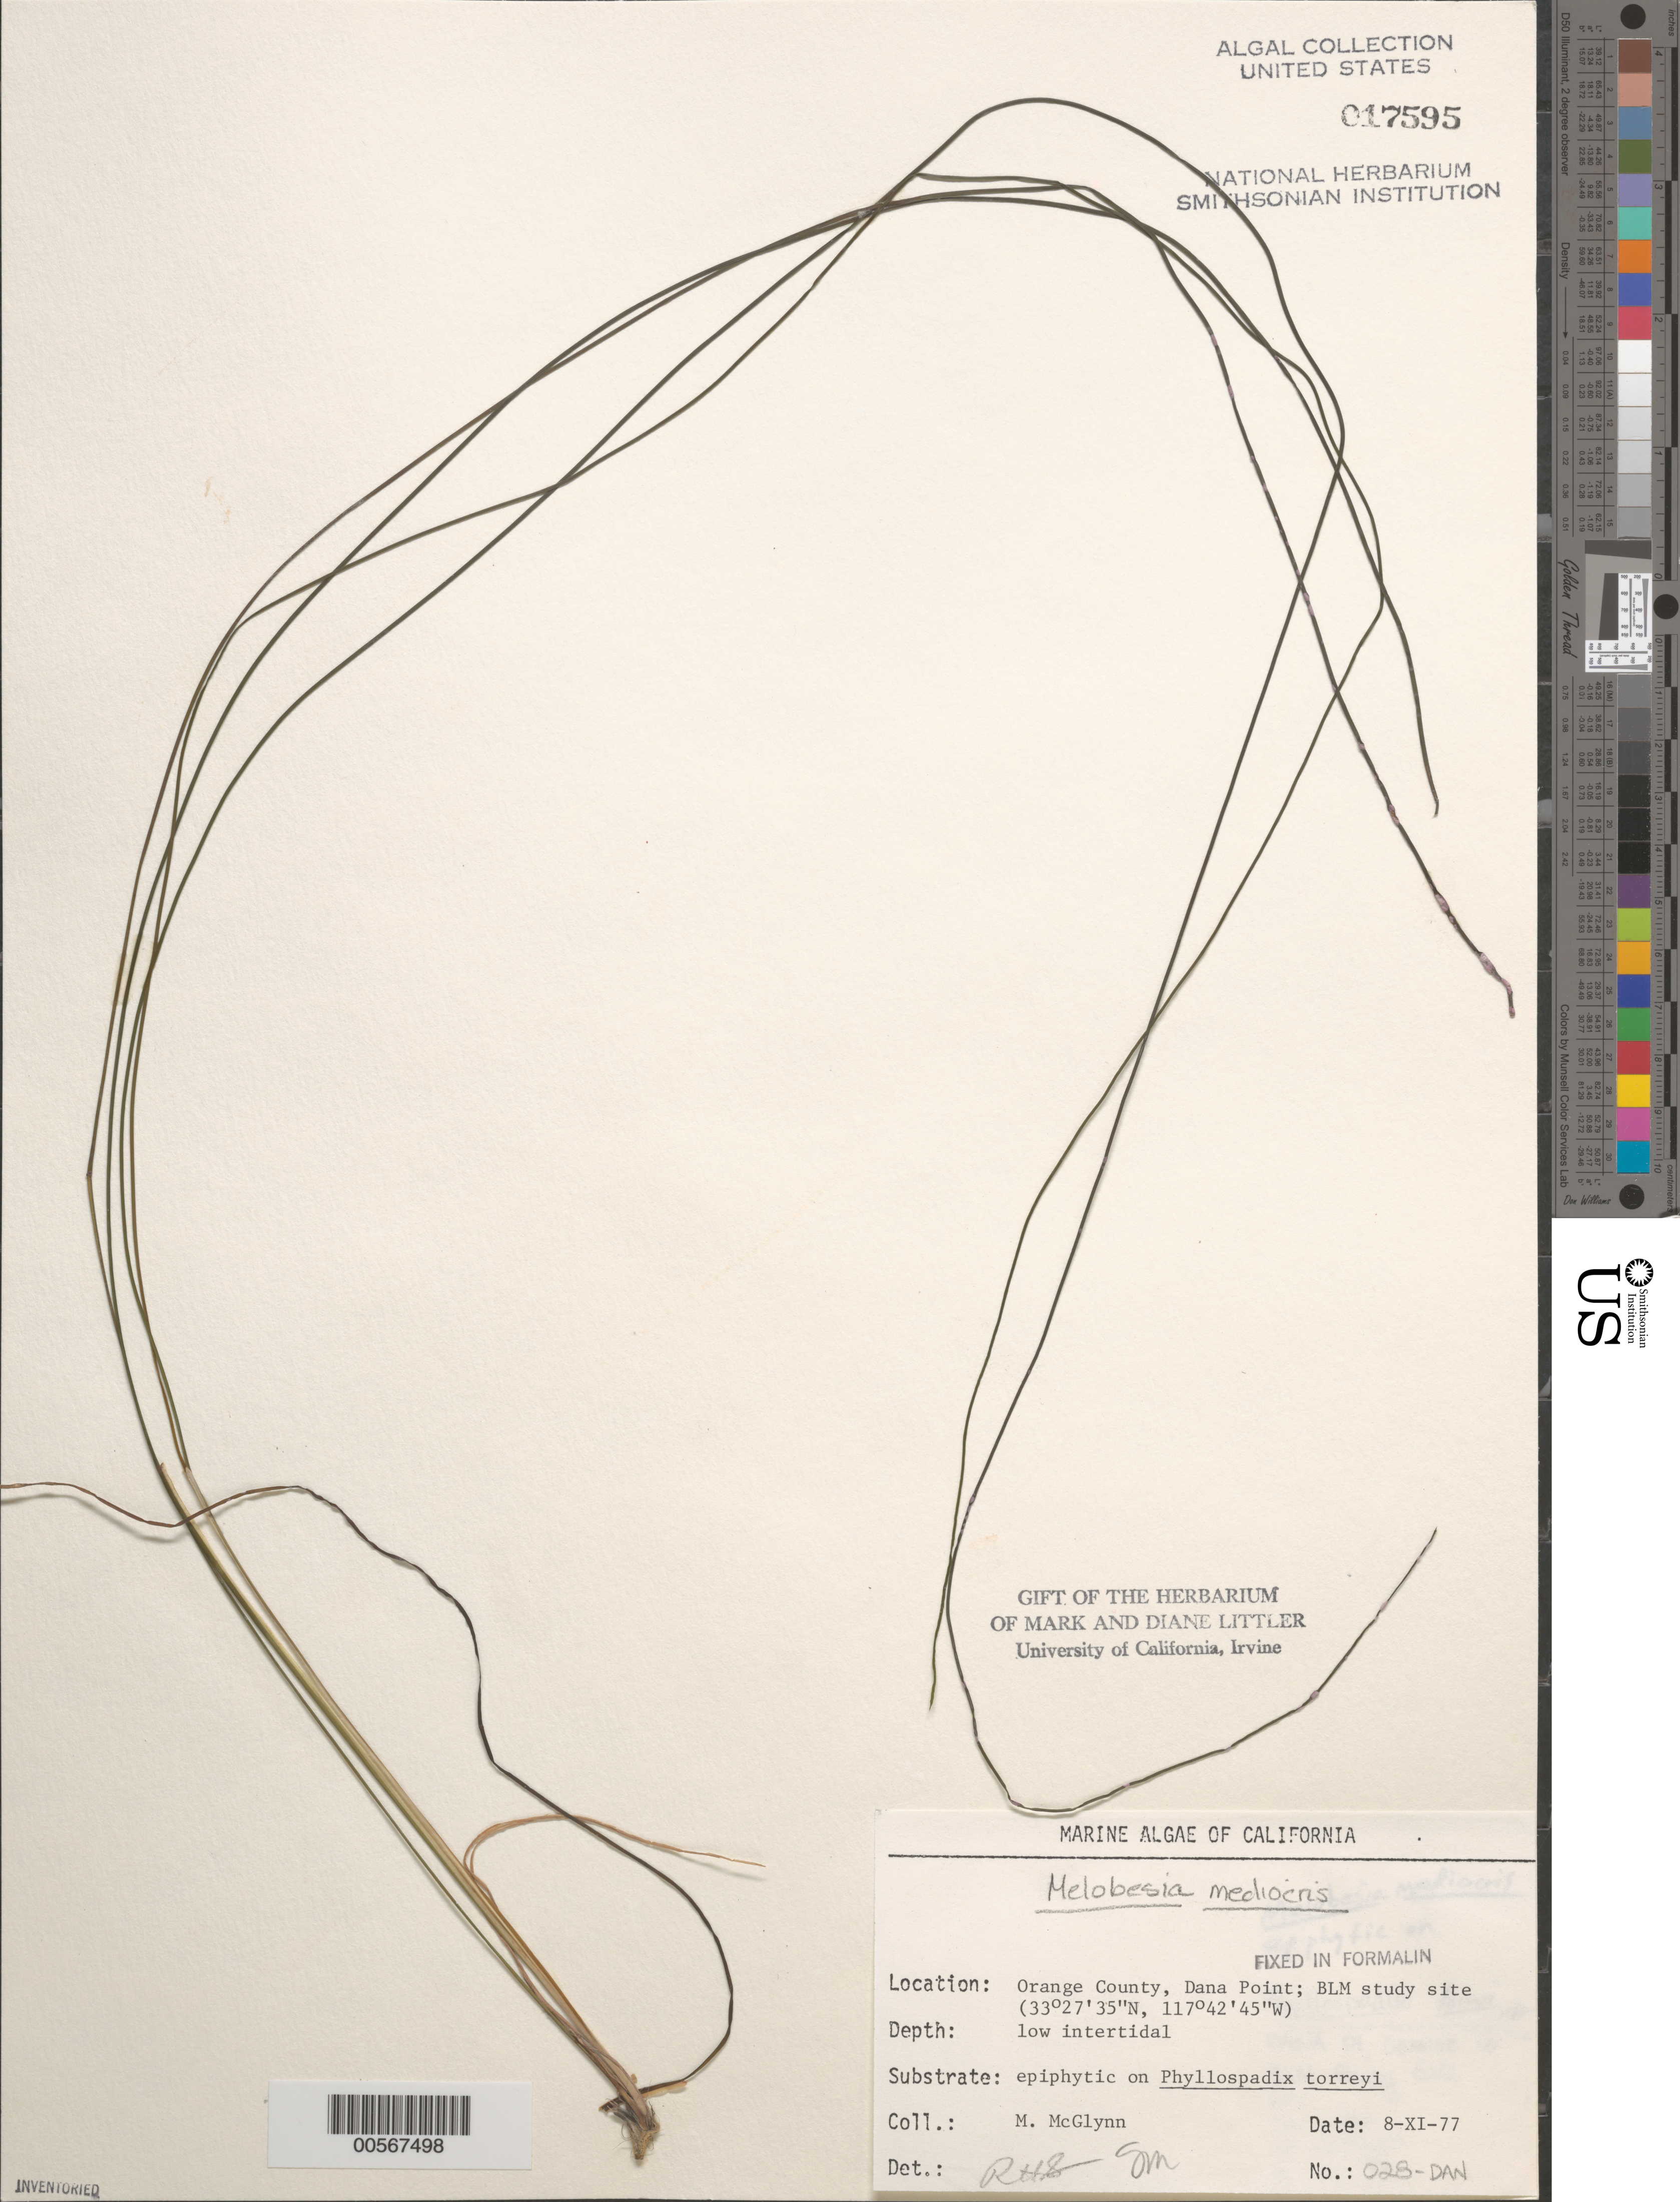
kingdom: Plantae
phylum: Rhodophyta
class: Florideophyceae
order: Corallinales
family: Hapalidiaceae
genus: Melobesia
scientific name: Melobesia mediocris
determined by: Sims, Robert H.; Murray, S. N.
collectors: M. McGlynn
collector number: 028-DAN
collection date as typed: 08 Nov 1977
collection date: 1977-11-08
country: United States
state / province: California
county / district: Orange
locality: Dana Point, 1 km north of marina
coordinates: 33 27'35"N, 117 42'45"W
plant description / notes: BLM-SOCALBIGHT Rocky Intertidal Survey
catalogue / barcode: US 17595